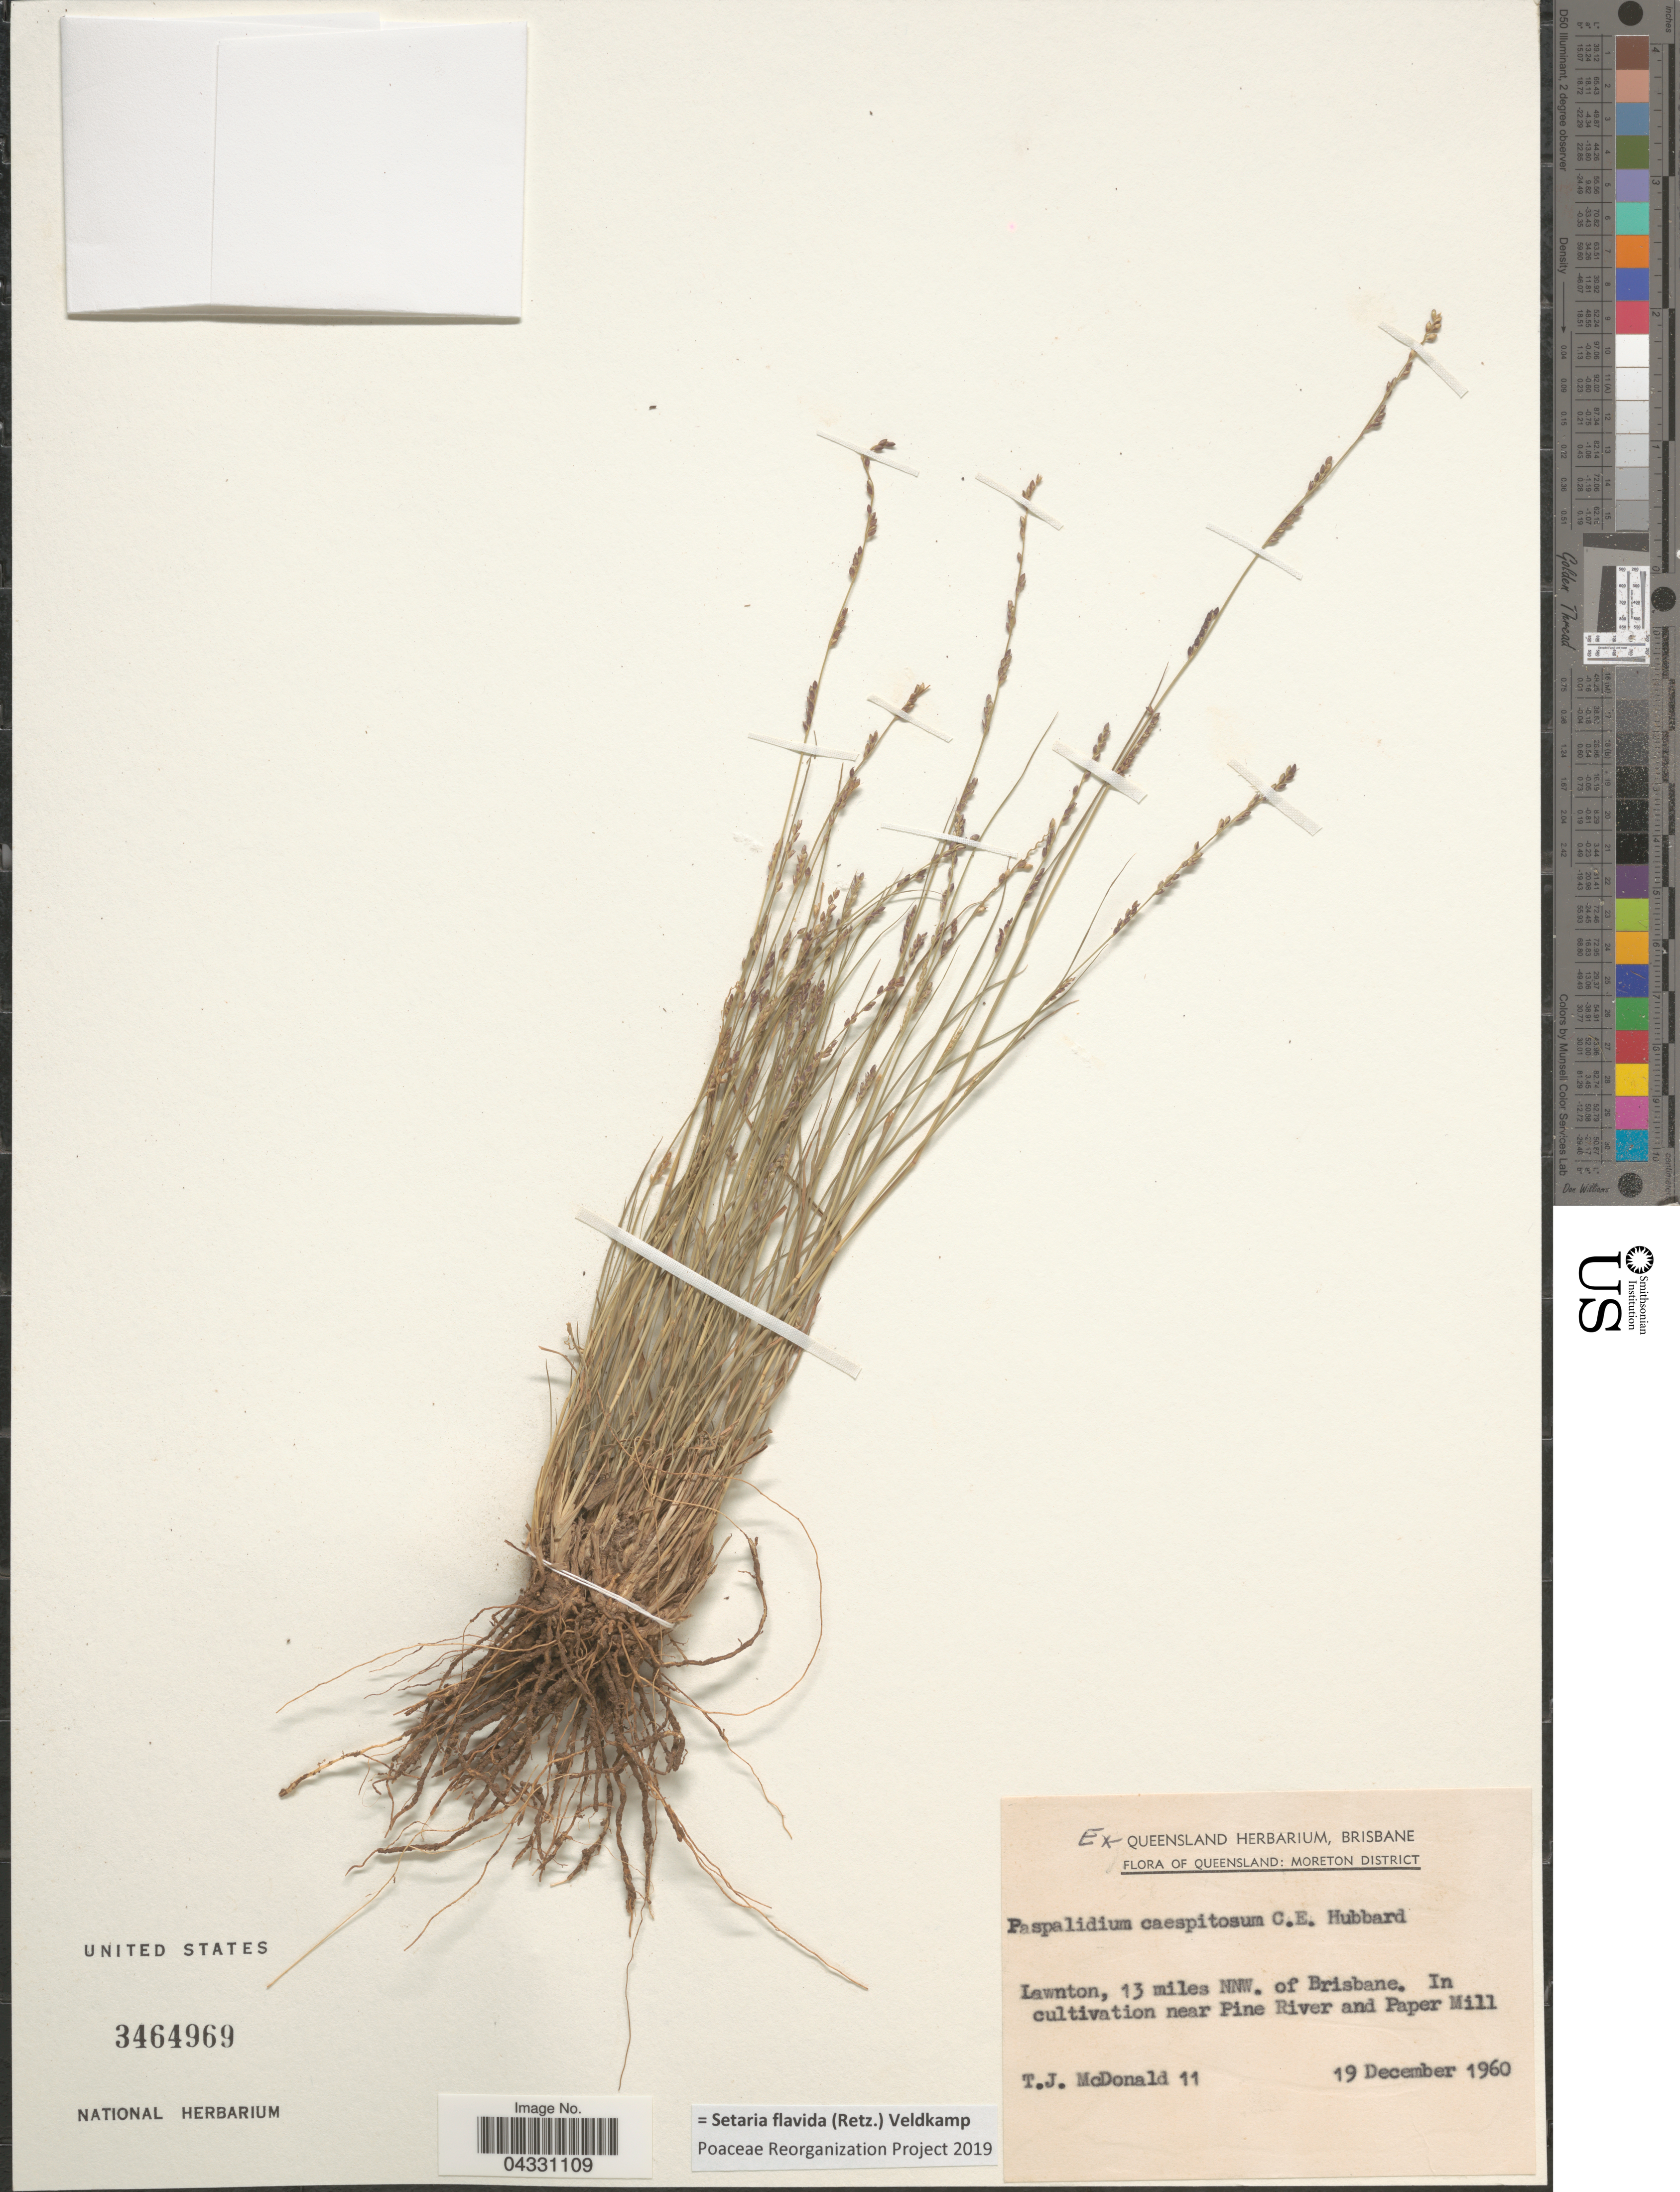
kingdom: Plantae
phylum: Tracheophyta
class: Liliopsida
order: Poales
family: Poaceae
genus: Setaria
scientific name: Setaria flavida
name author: (Retz.) Veldkamp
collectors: T. McDonald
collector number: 11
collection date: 1960-12-19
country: Australia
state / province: Queensland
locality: Moreton District. Lawnton, 13 miles NNW. of Brisbane. In cultivation near Pine River and Paper Mill.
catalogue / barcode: US 3464969